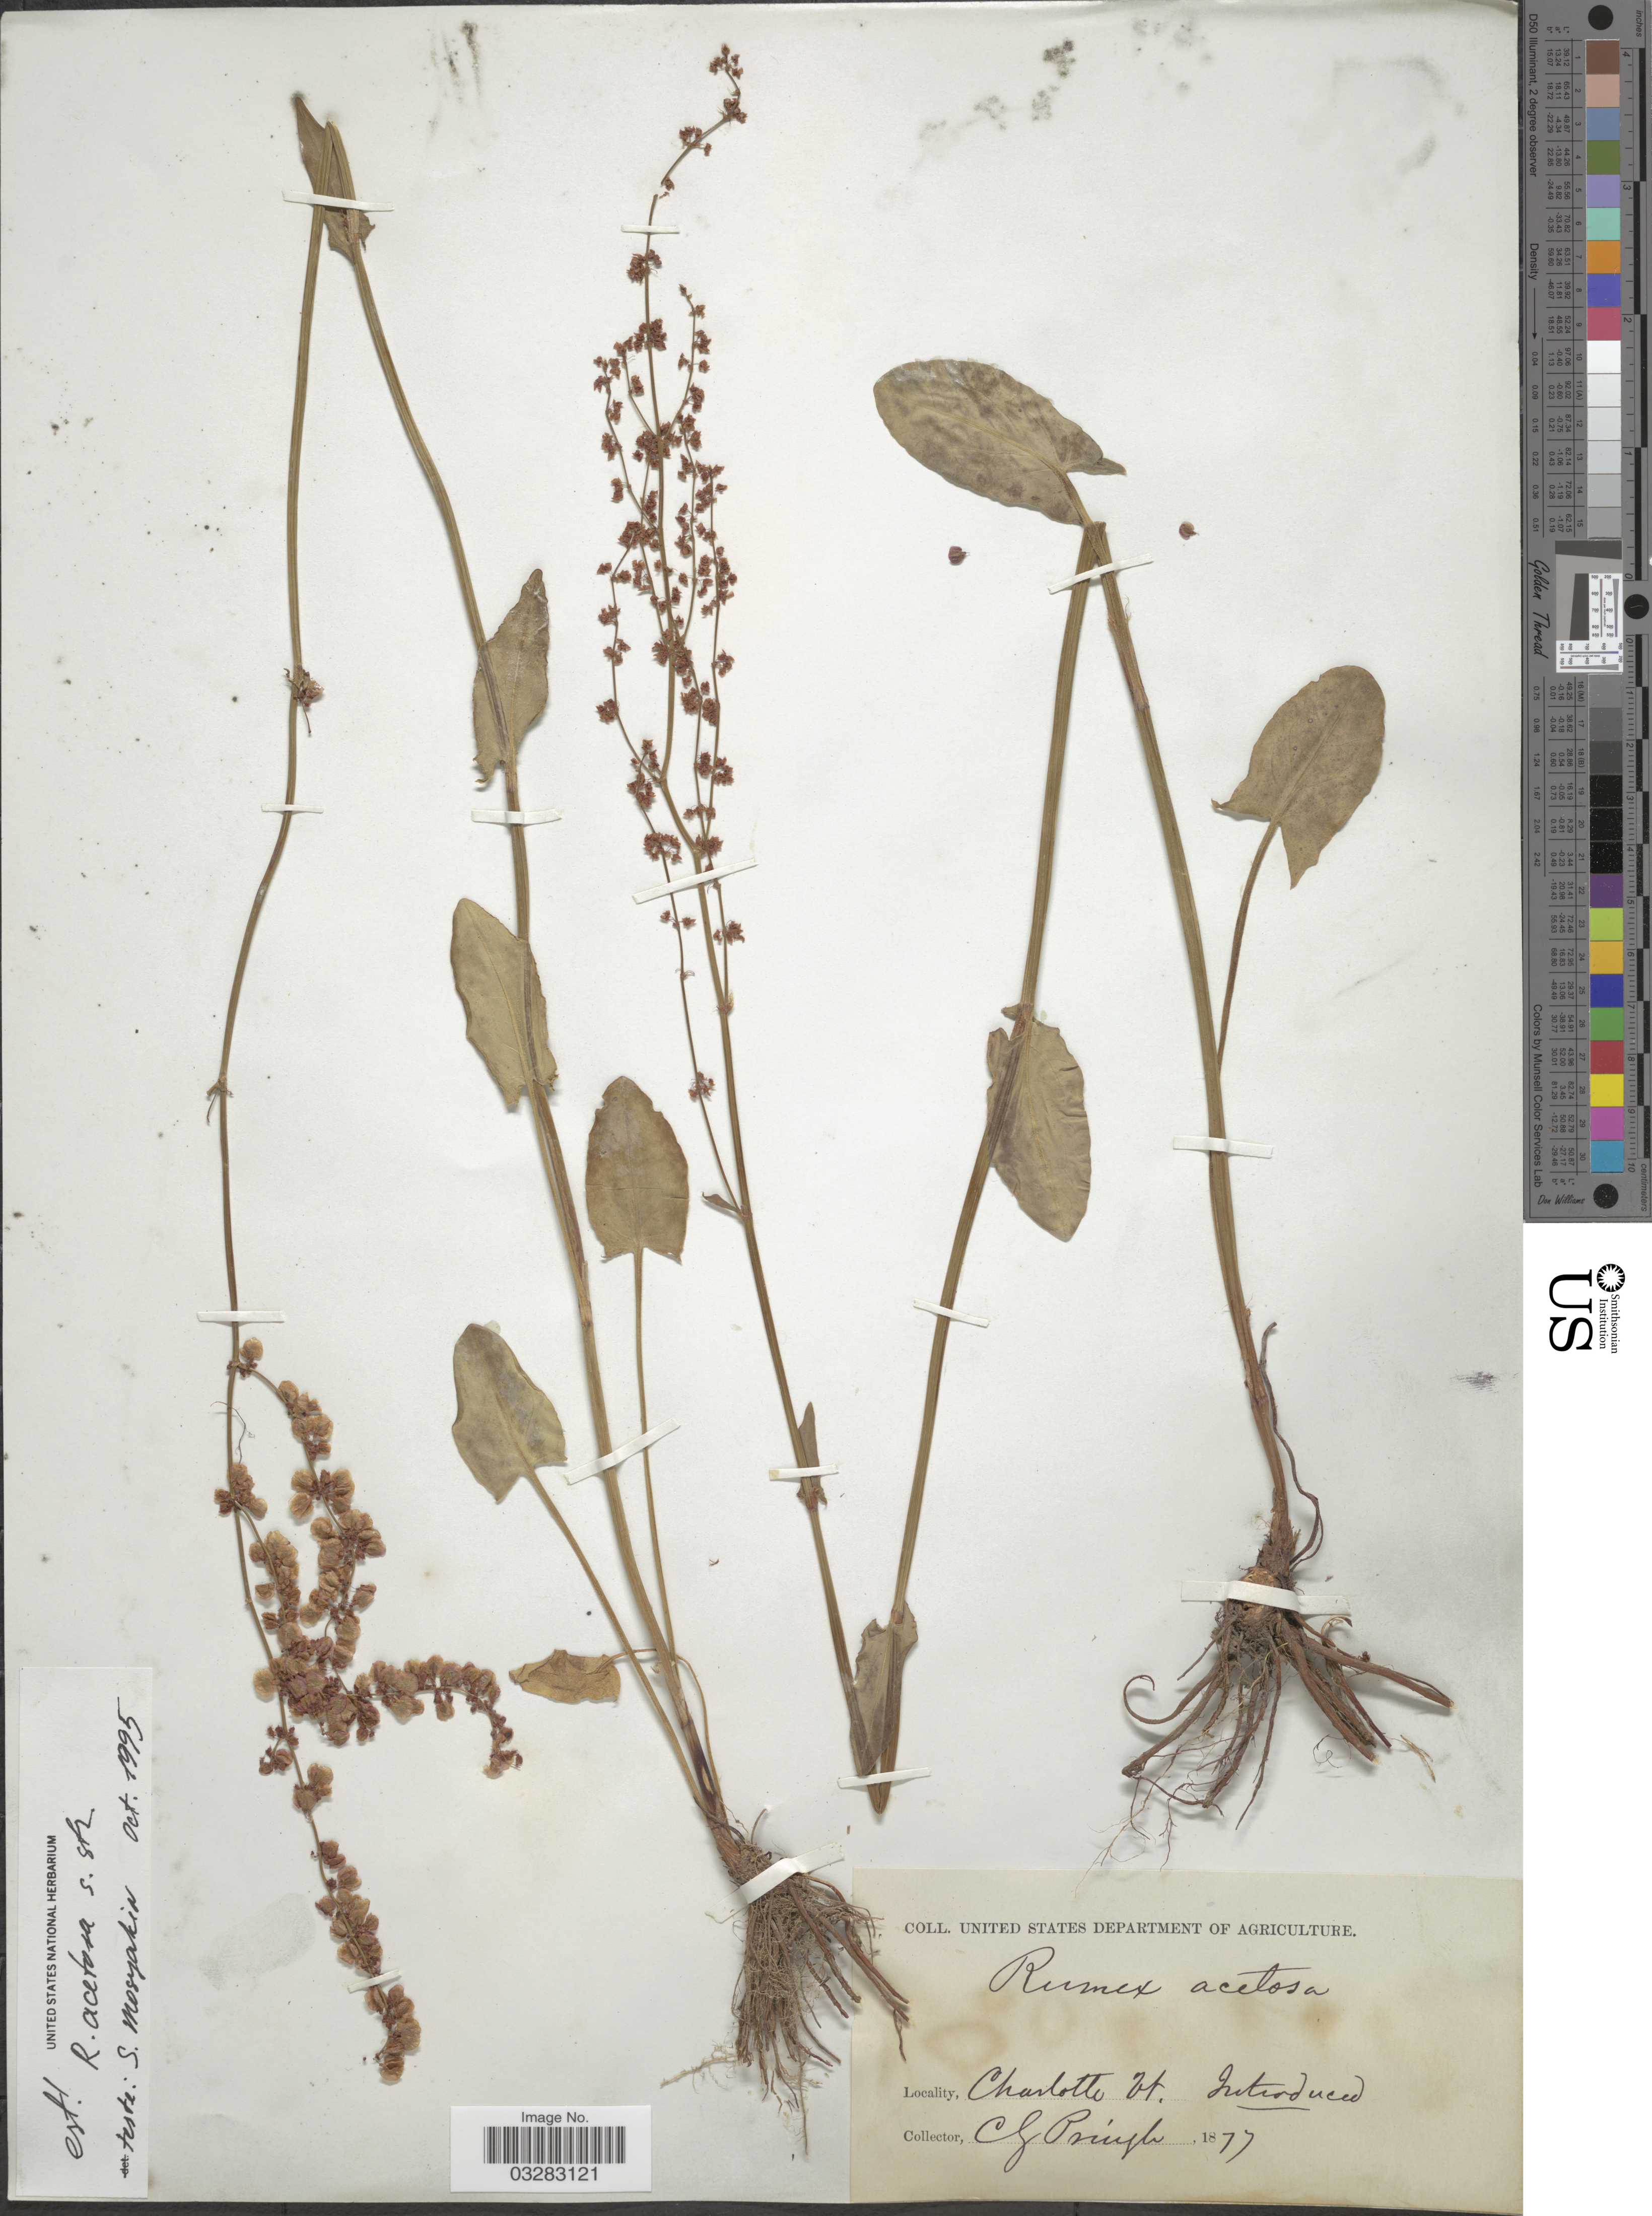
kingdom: Plantae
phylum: Tracheophyta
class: Magnoliopsida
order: Caryophyllales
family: Polygonaceae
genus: Rumex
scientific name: Rumex acetosa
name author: L.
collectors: C. G. Pringle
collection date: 1877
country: United States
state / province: Vermont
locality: Charlotte.